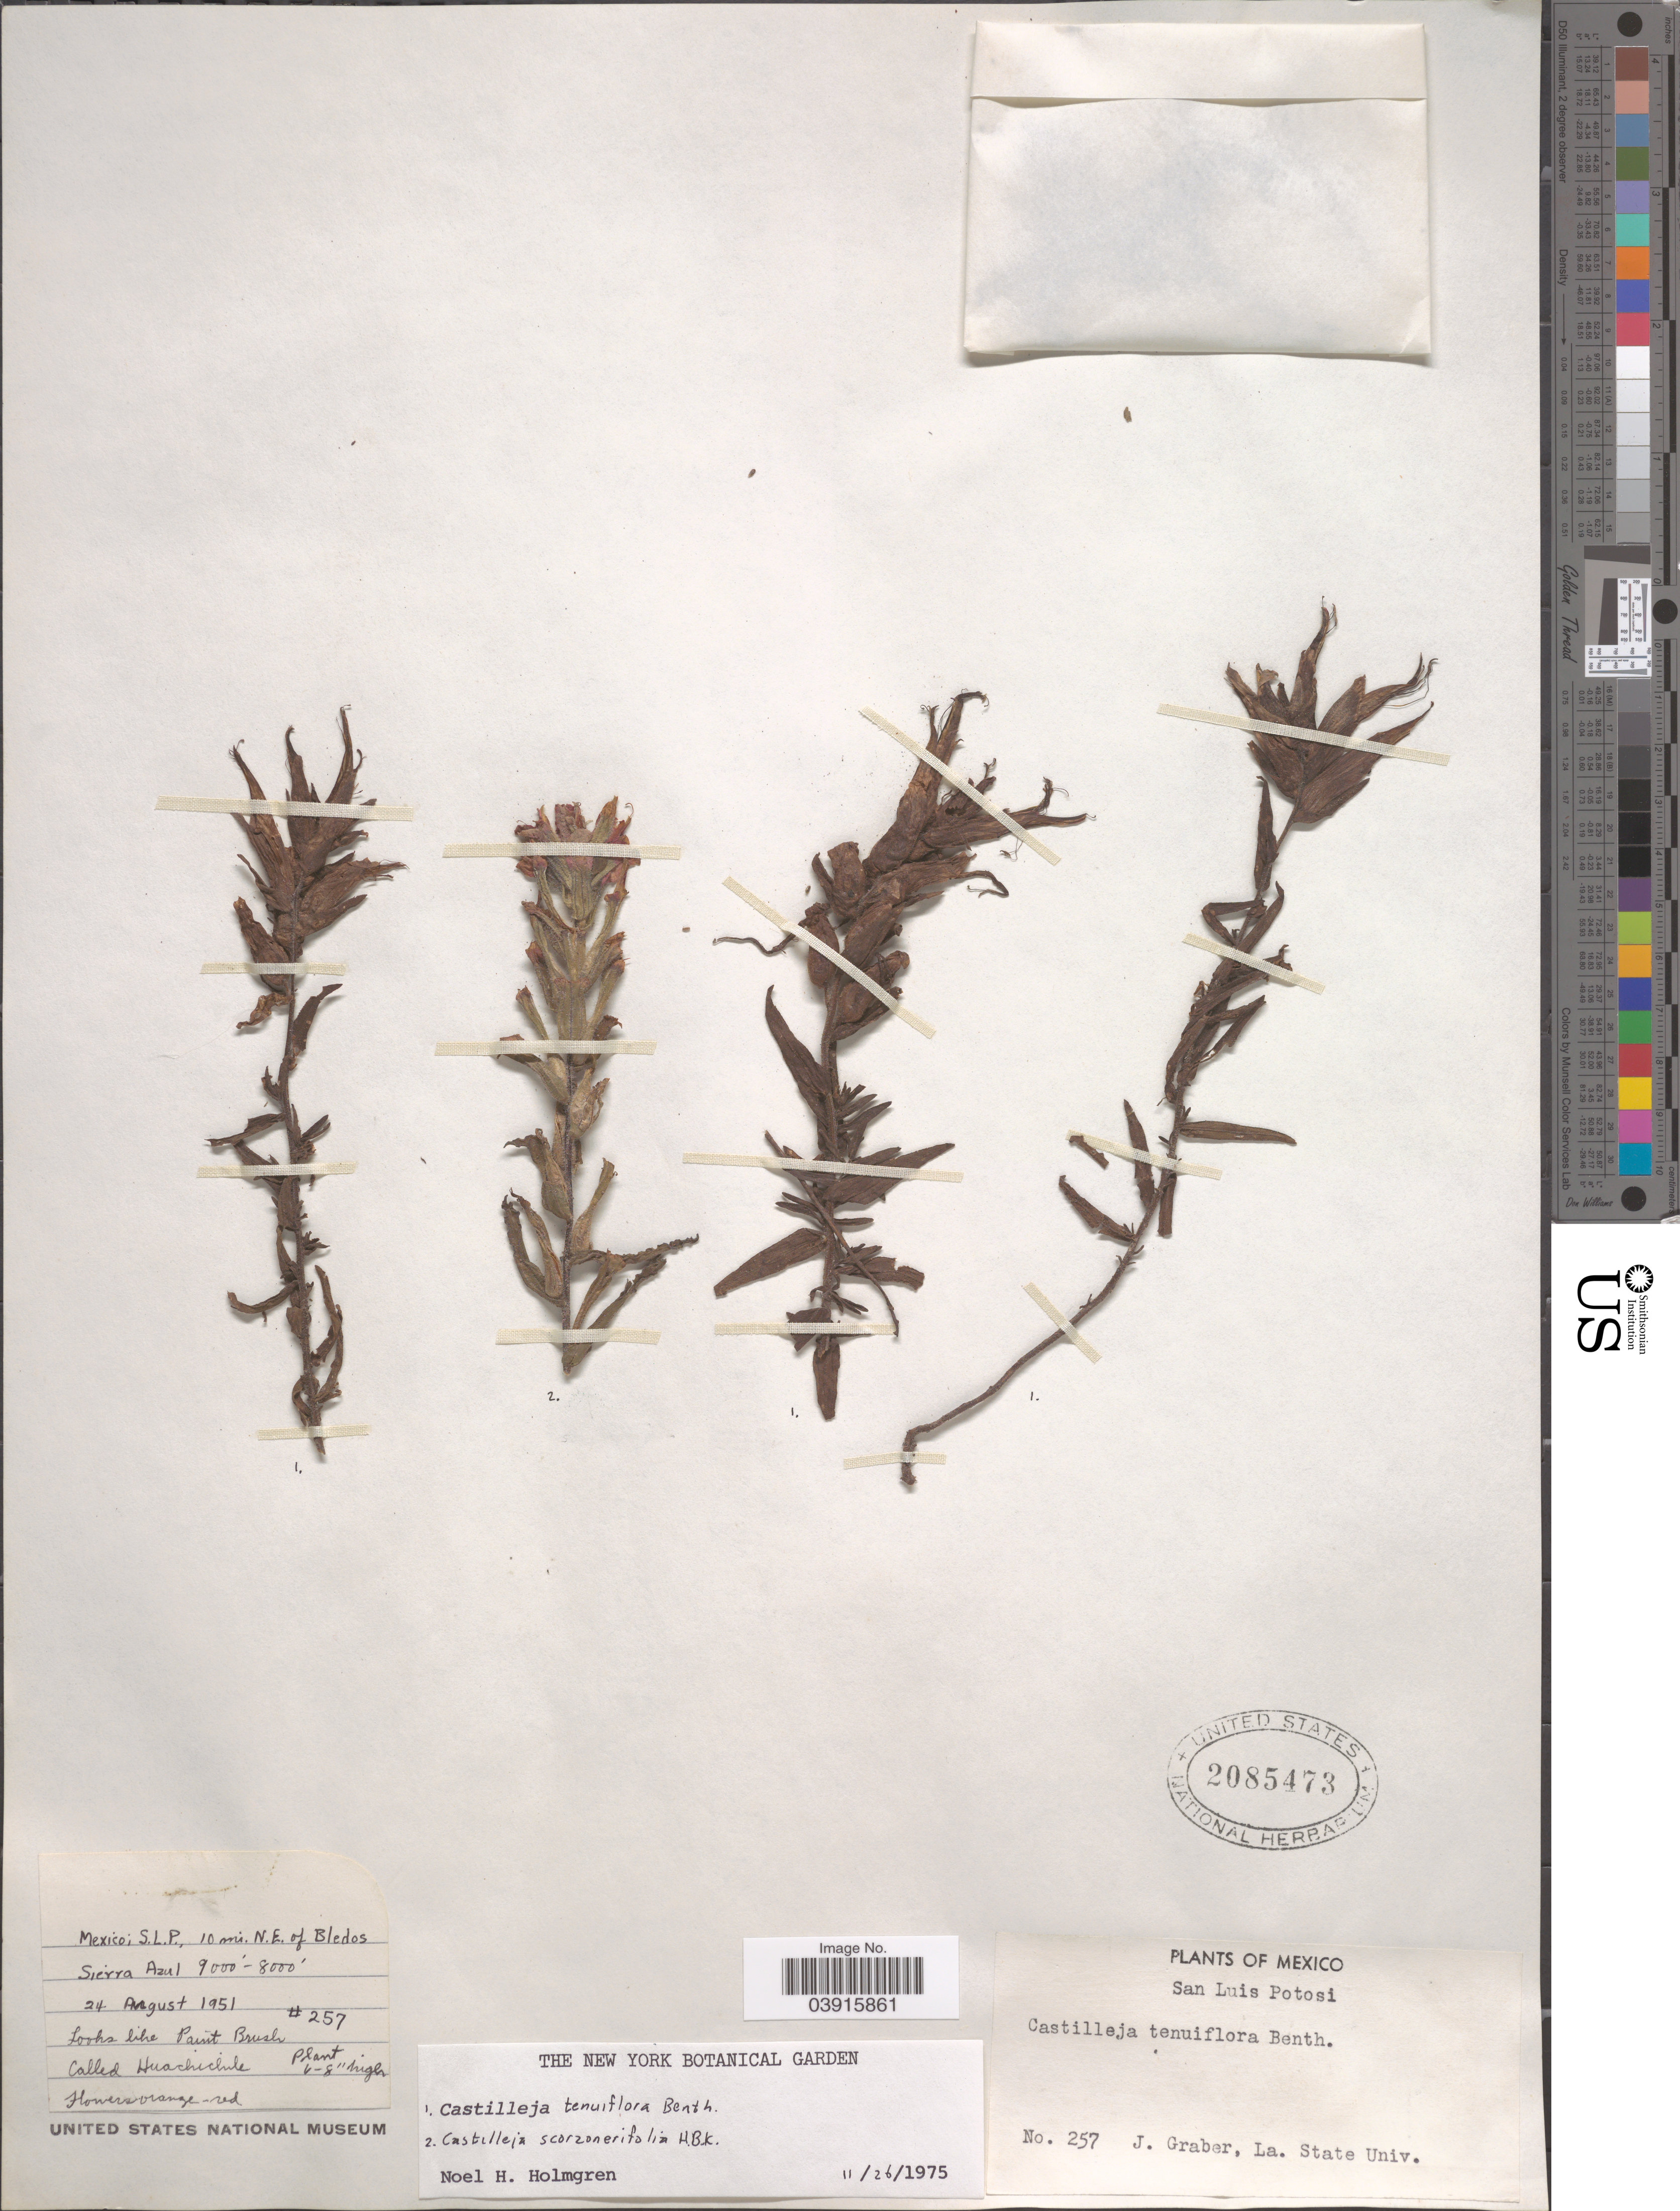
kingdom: Plantae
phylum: Tracheophyta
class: Magnoliopsida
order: Lamiales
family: Orobanchaceae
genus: Castilleja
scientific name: Castilleja tenuiflora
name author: Benth.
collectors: J. Graber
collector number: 257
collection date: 1951-08-24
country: Mexico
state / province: San Luis Potosí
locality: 10 mi. N. E. of Bledos. Sierra Azul.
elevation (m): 2438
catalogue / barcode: US 2085473